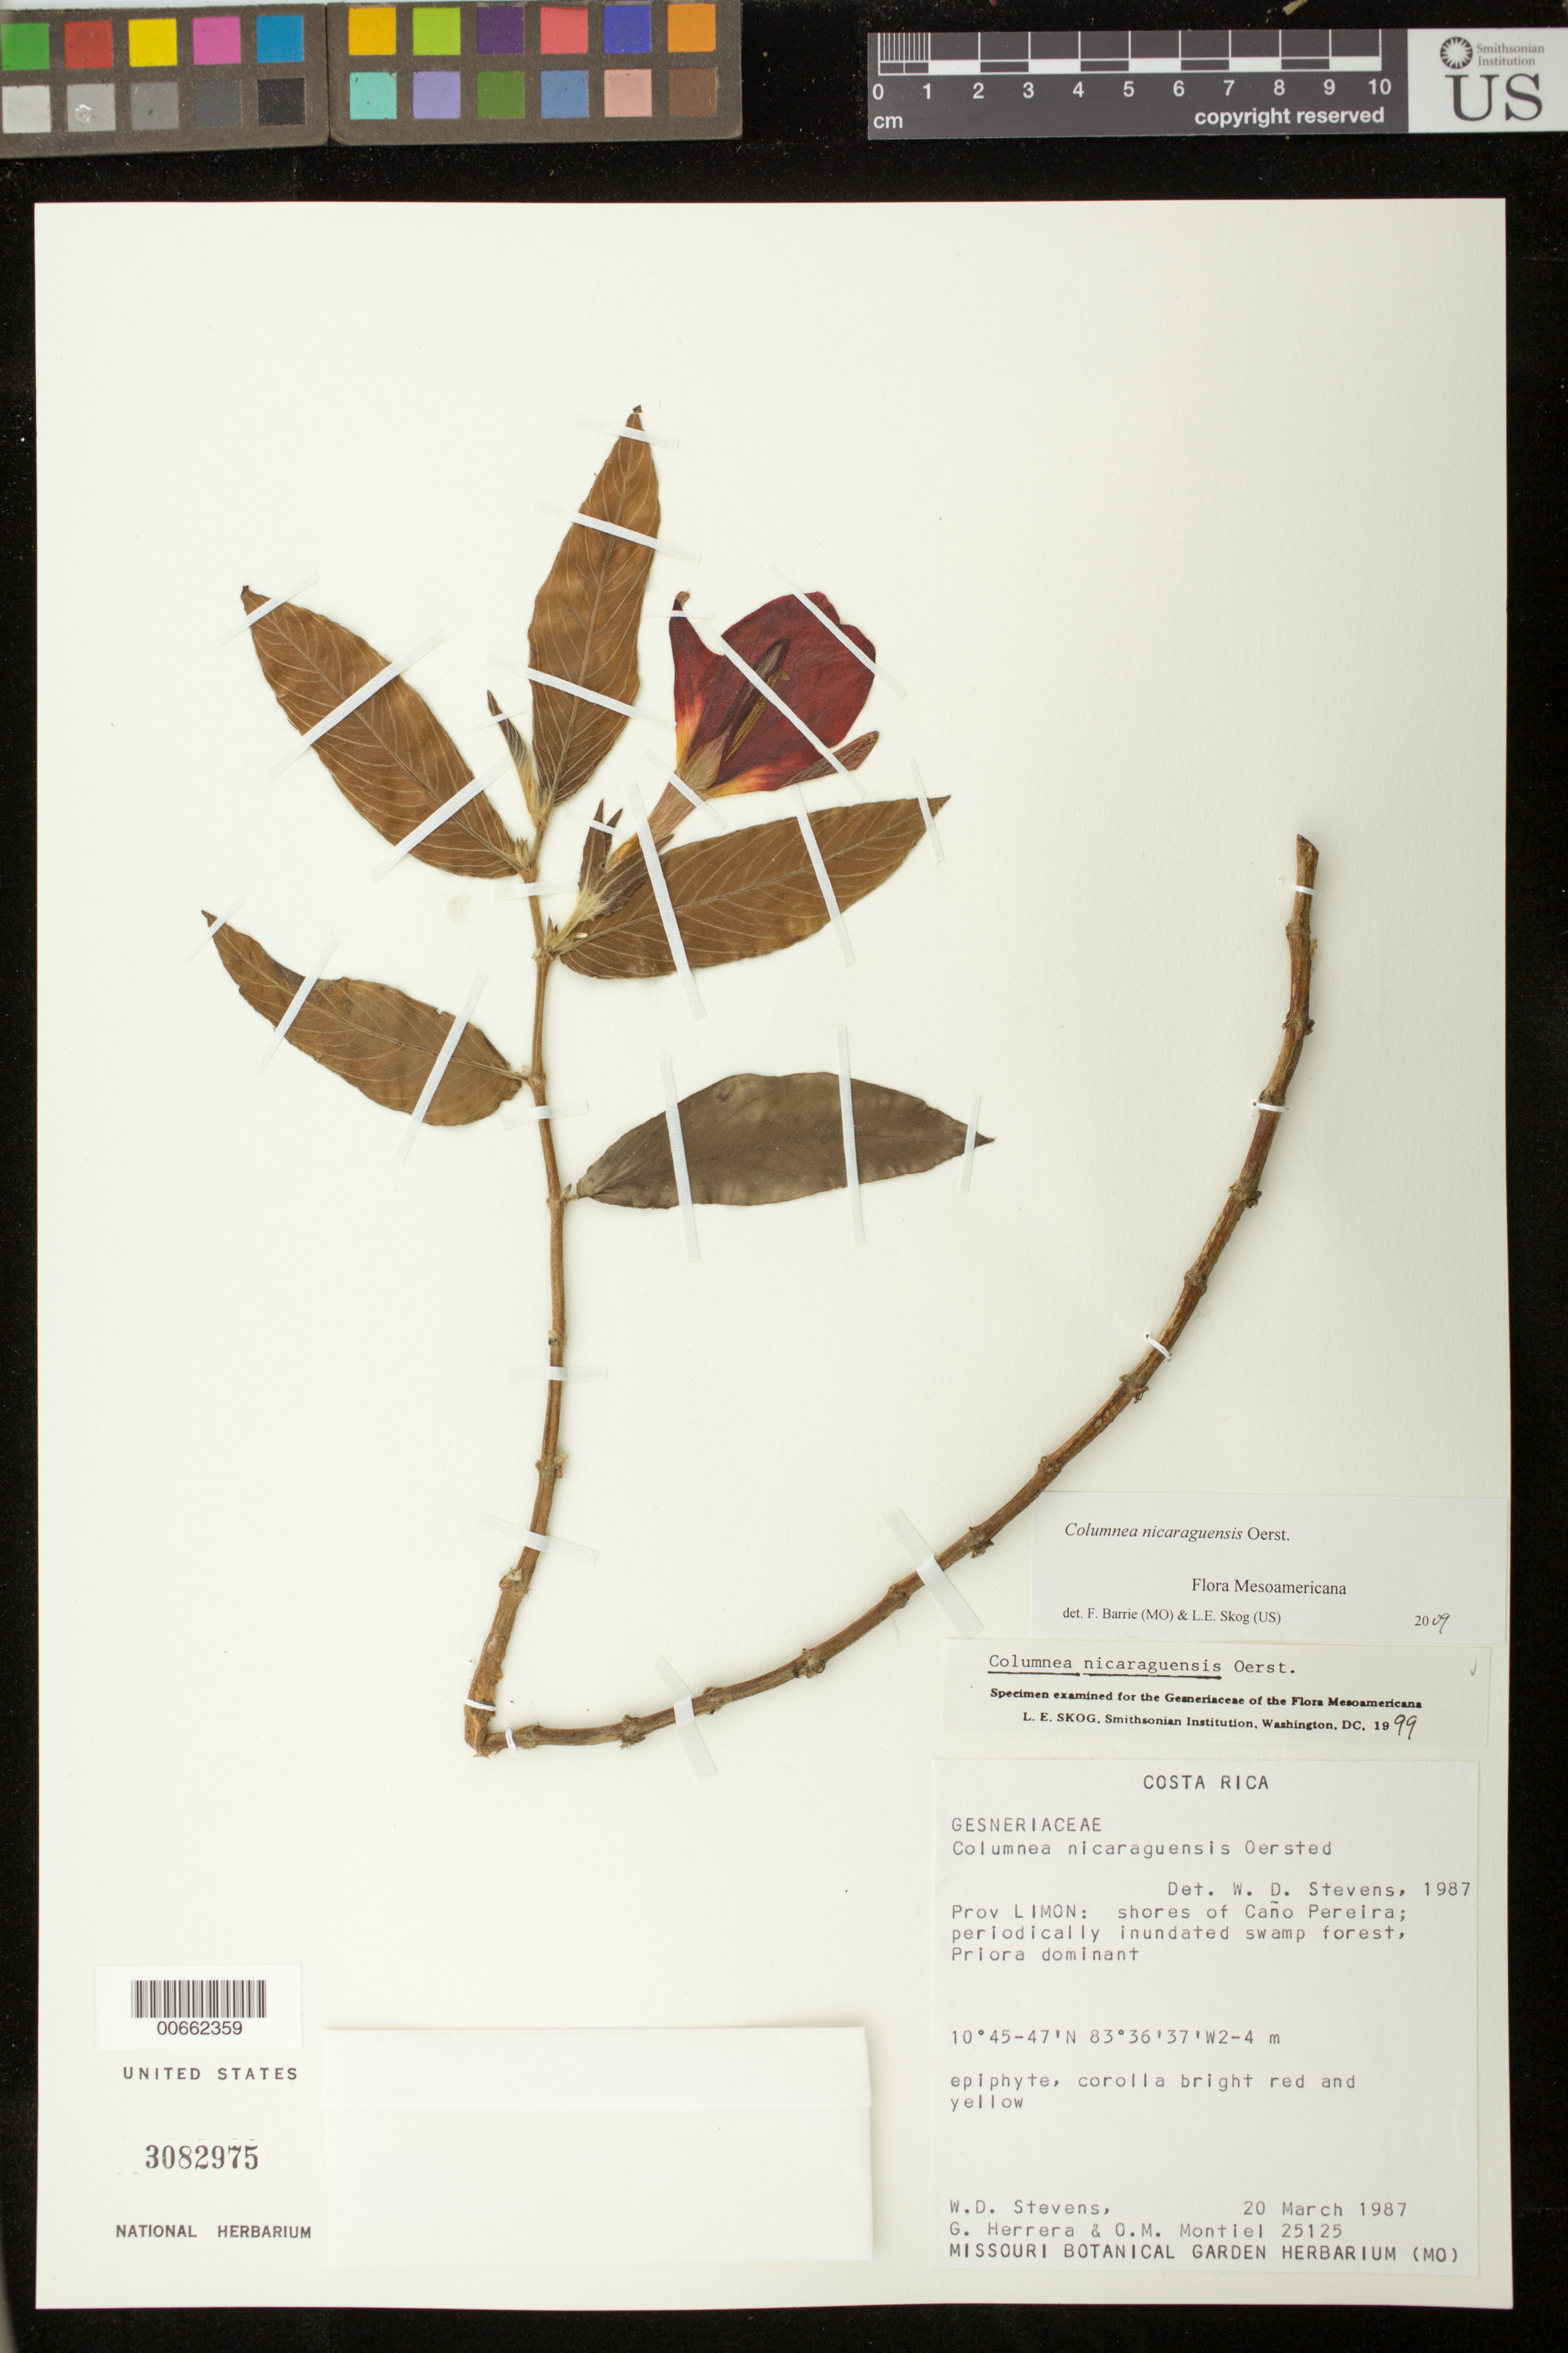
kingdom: Plantae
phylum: Tracheophyta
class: Magnoliopsida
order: Lamiales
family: Gesneriaceae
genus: Columnea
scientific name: Columnea nicaraguensis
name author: Oerst.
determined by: Skog, Laurence E.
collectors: W. D. Stevens, G. Herrera & O. Montiel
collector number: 25125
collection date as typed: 20 Mar 1987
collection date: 1987-03-20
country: Costa Rica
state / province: Limón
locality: Shores of Caño Pereira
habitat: Periodically inundated swamp forest, Priora dominant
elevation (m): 2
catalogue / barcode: US 3082975